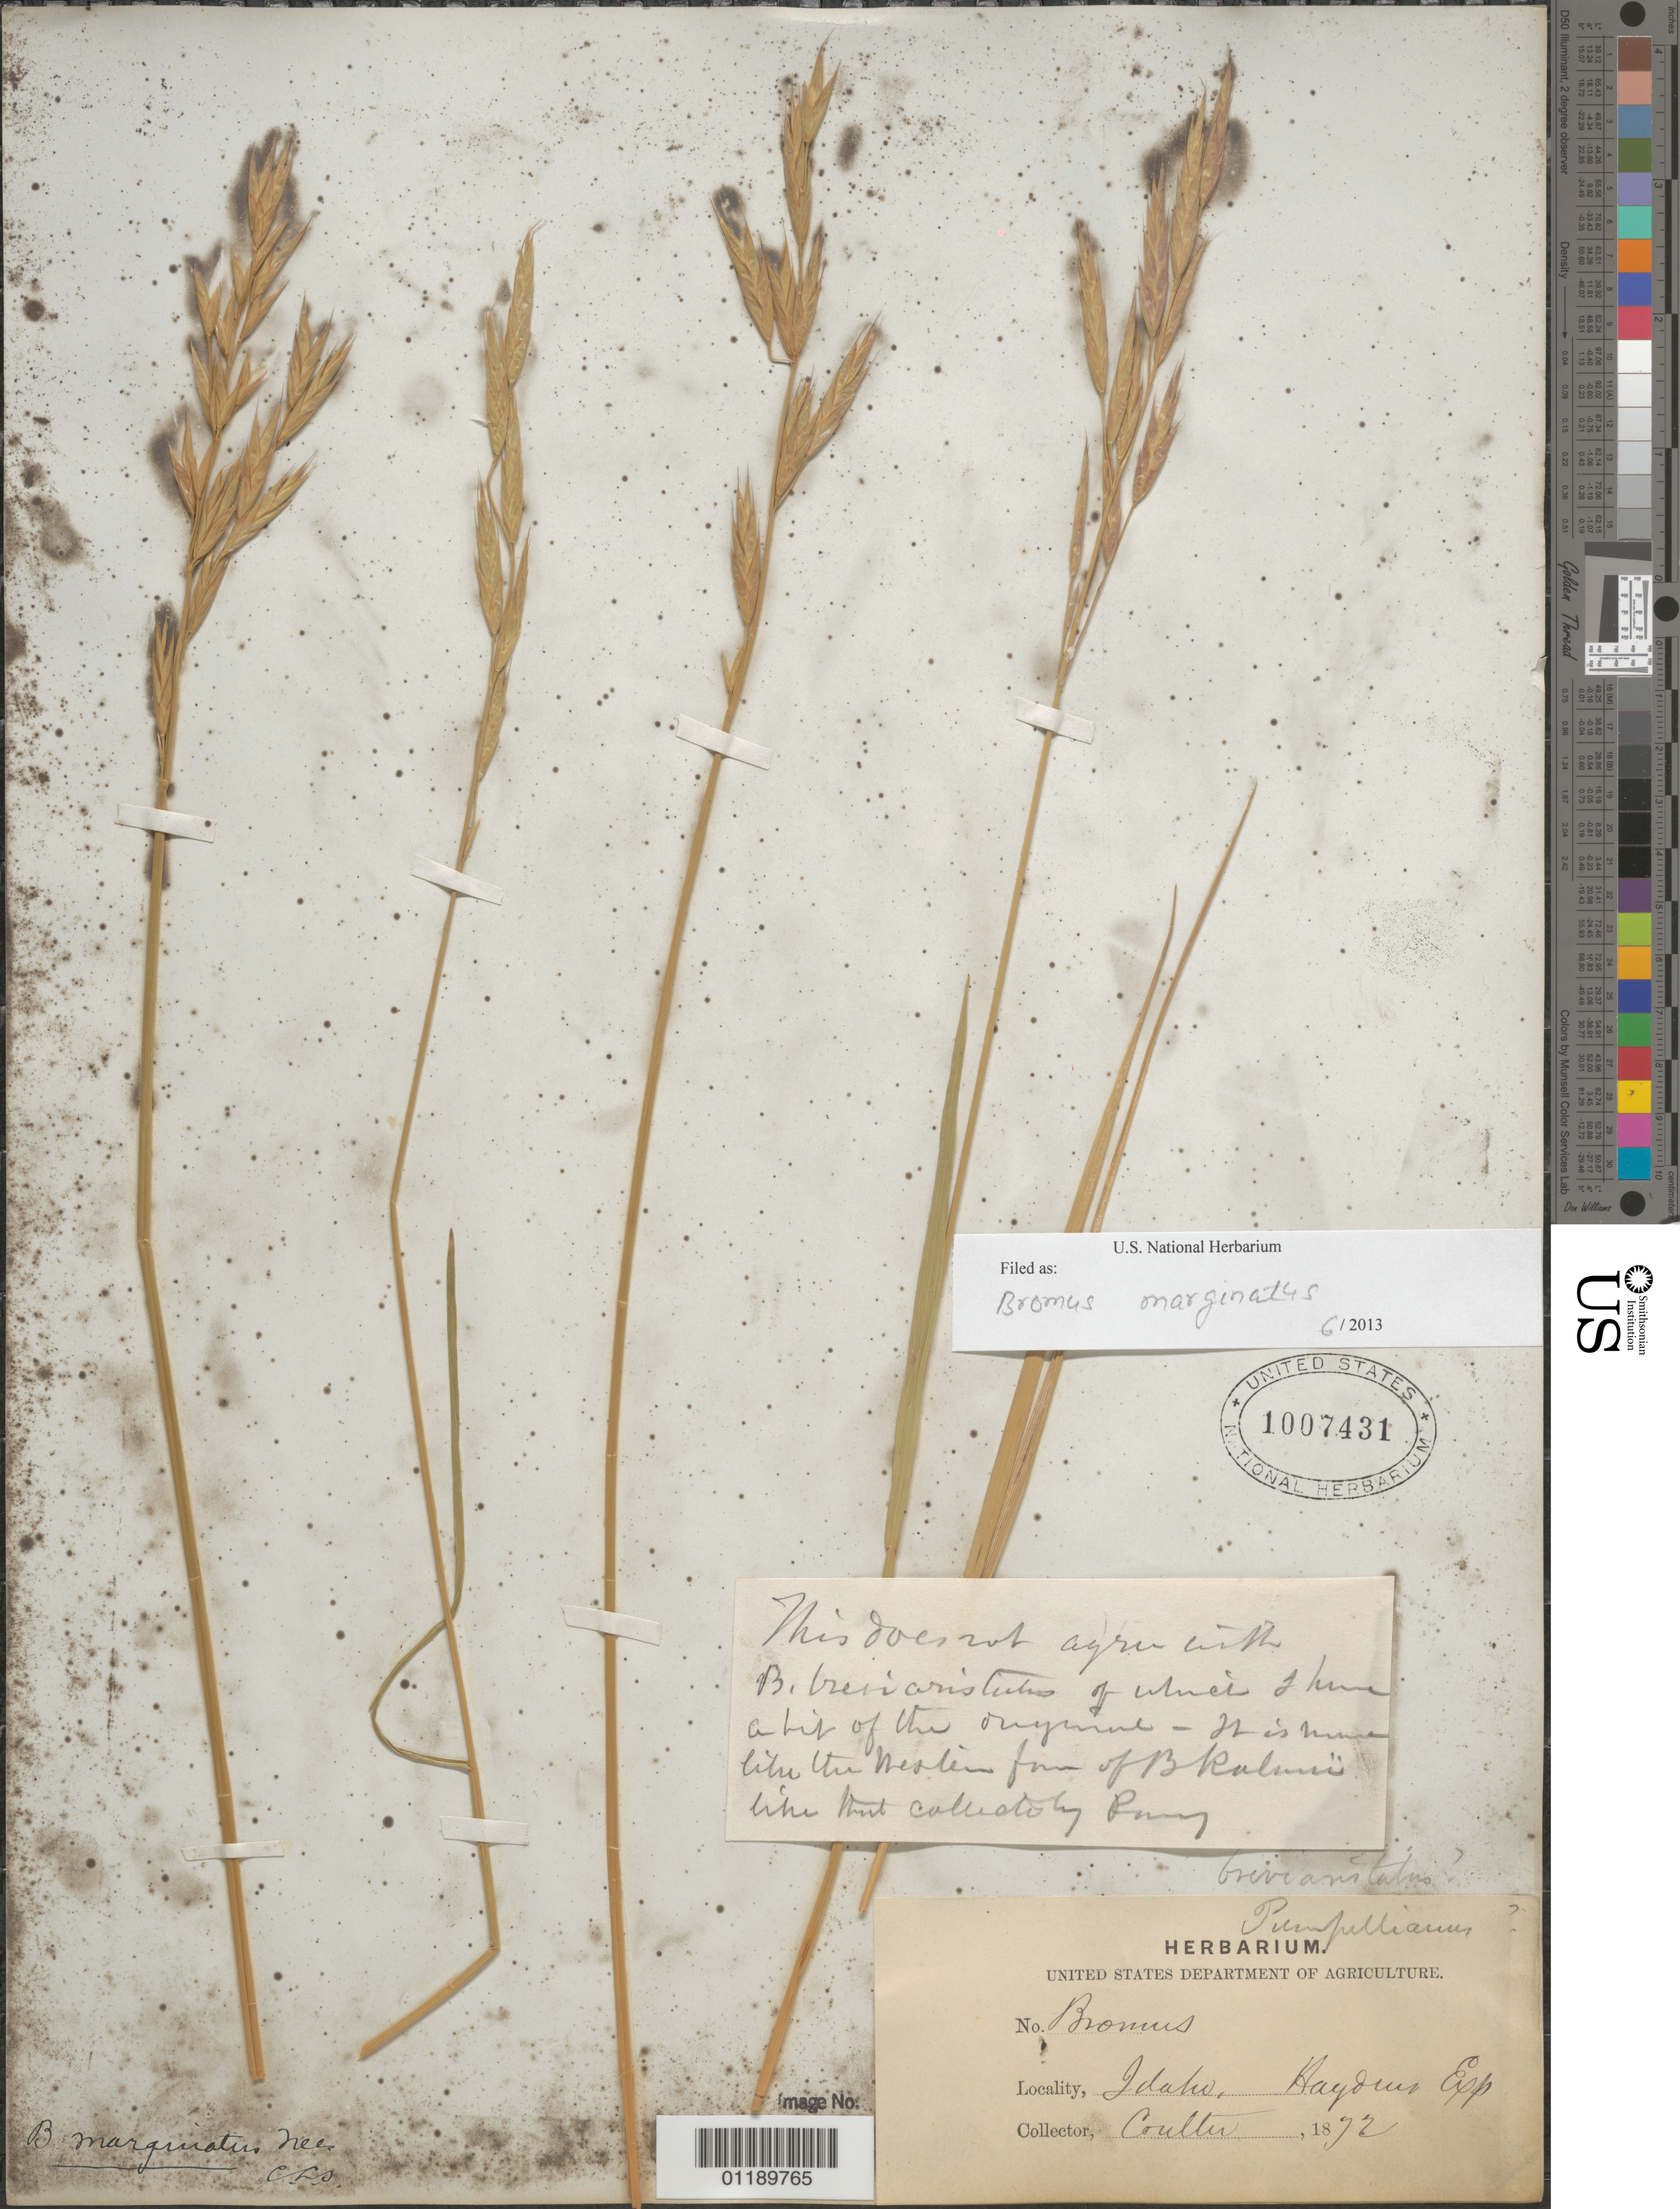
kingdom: Plantae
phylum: Tracheophyta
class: Liliopsida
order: Poales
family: Poaceae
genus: Bromus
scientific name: Bromus marginatus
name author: Nees ex Steud.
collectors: -- Coulter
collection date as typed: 1872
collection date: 1872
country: United States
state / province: Idaho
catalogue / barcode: US 1007431